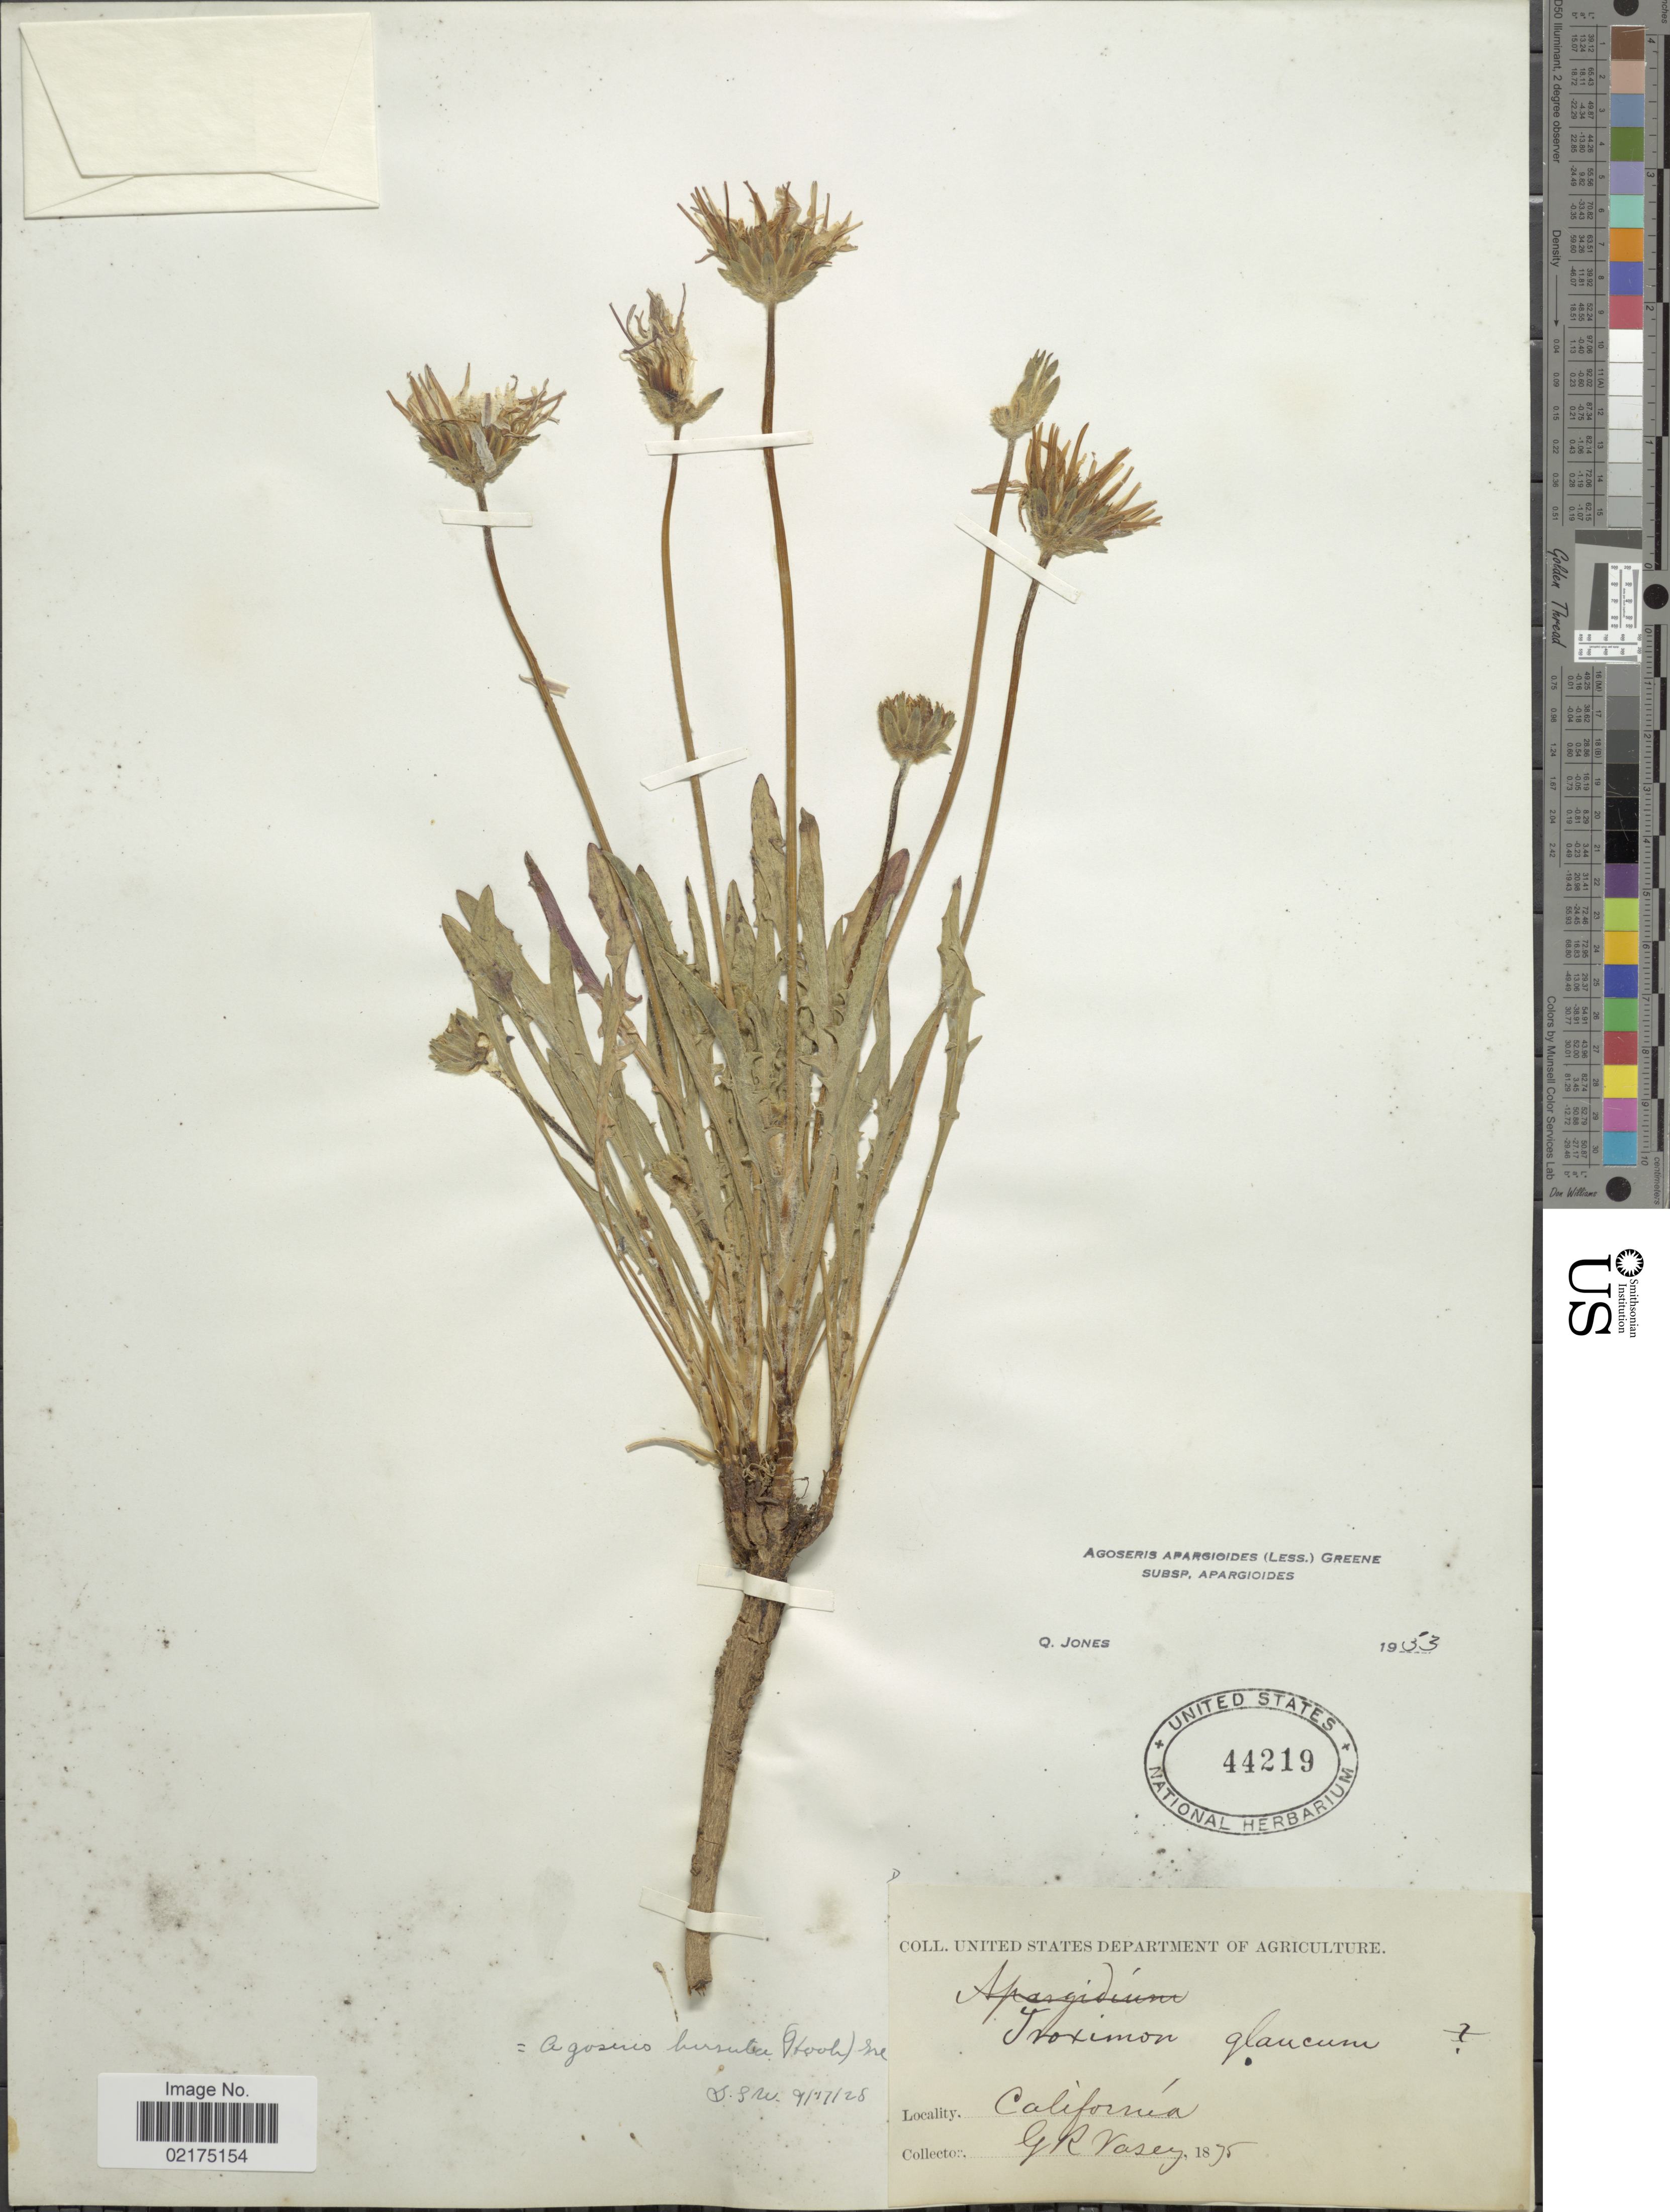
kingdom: Plantae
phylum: Tracheophyta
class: Magnoliopsida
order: Asterales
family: Asteraceae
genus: Agoseris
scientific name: Agoseris apargioides subsp. apargioides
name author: (Less.) Greene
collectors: G. R. Vasey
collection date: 1875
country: United States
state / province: California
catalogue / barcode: US 44219